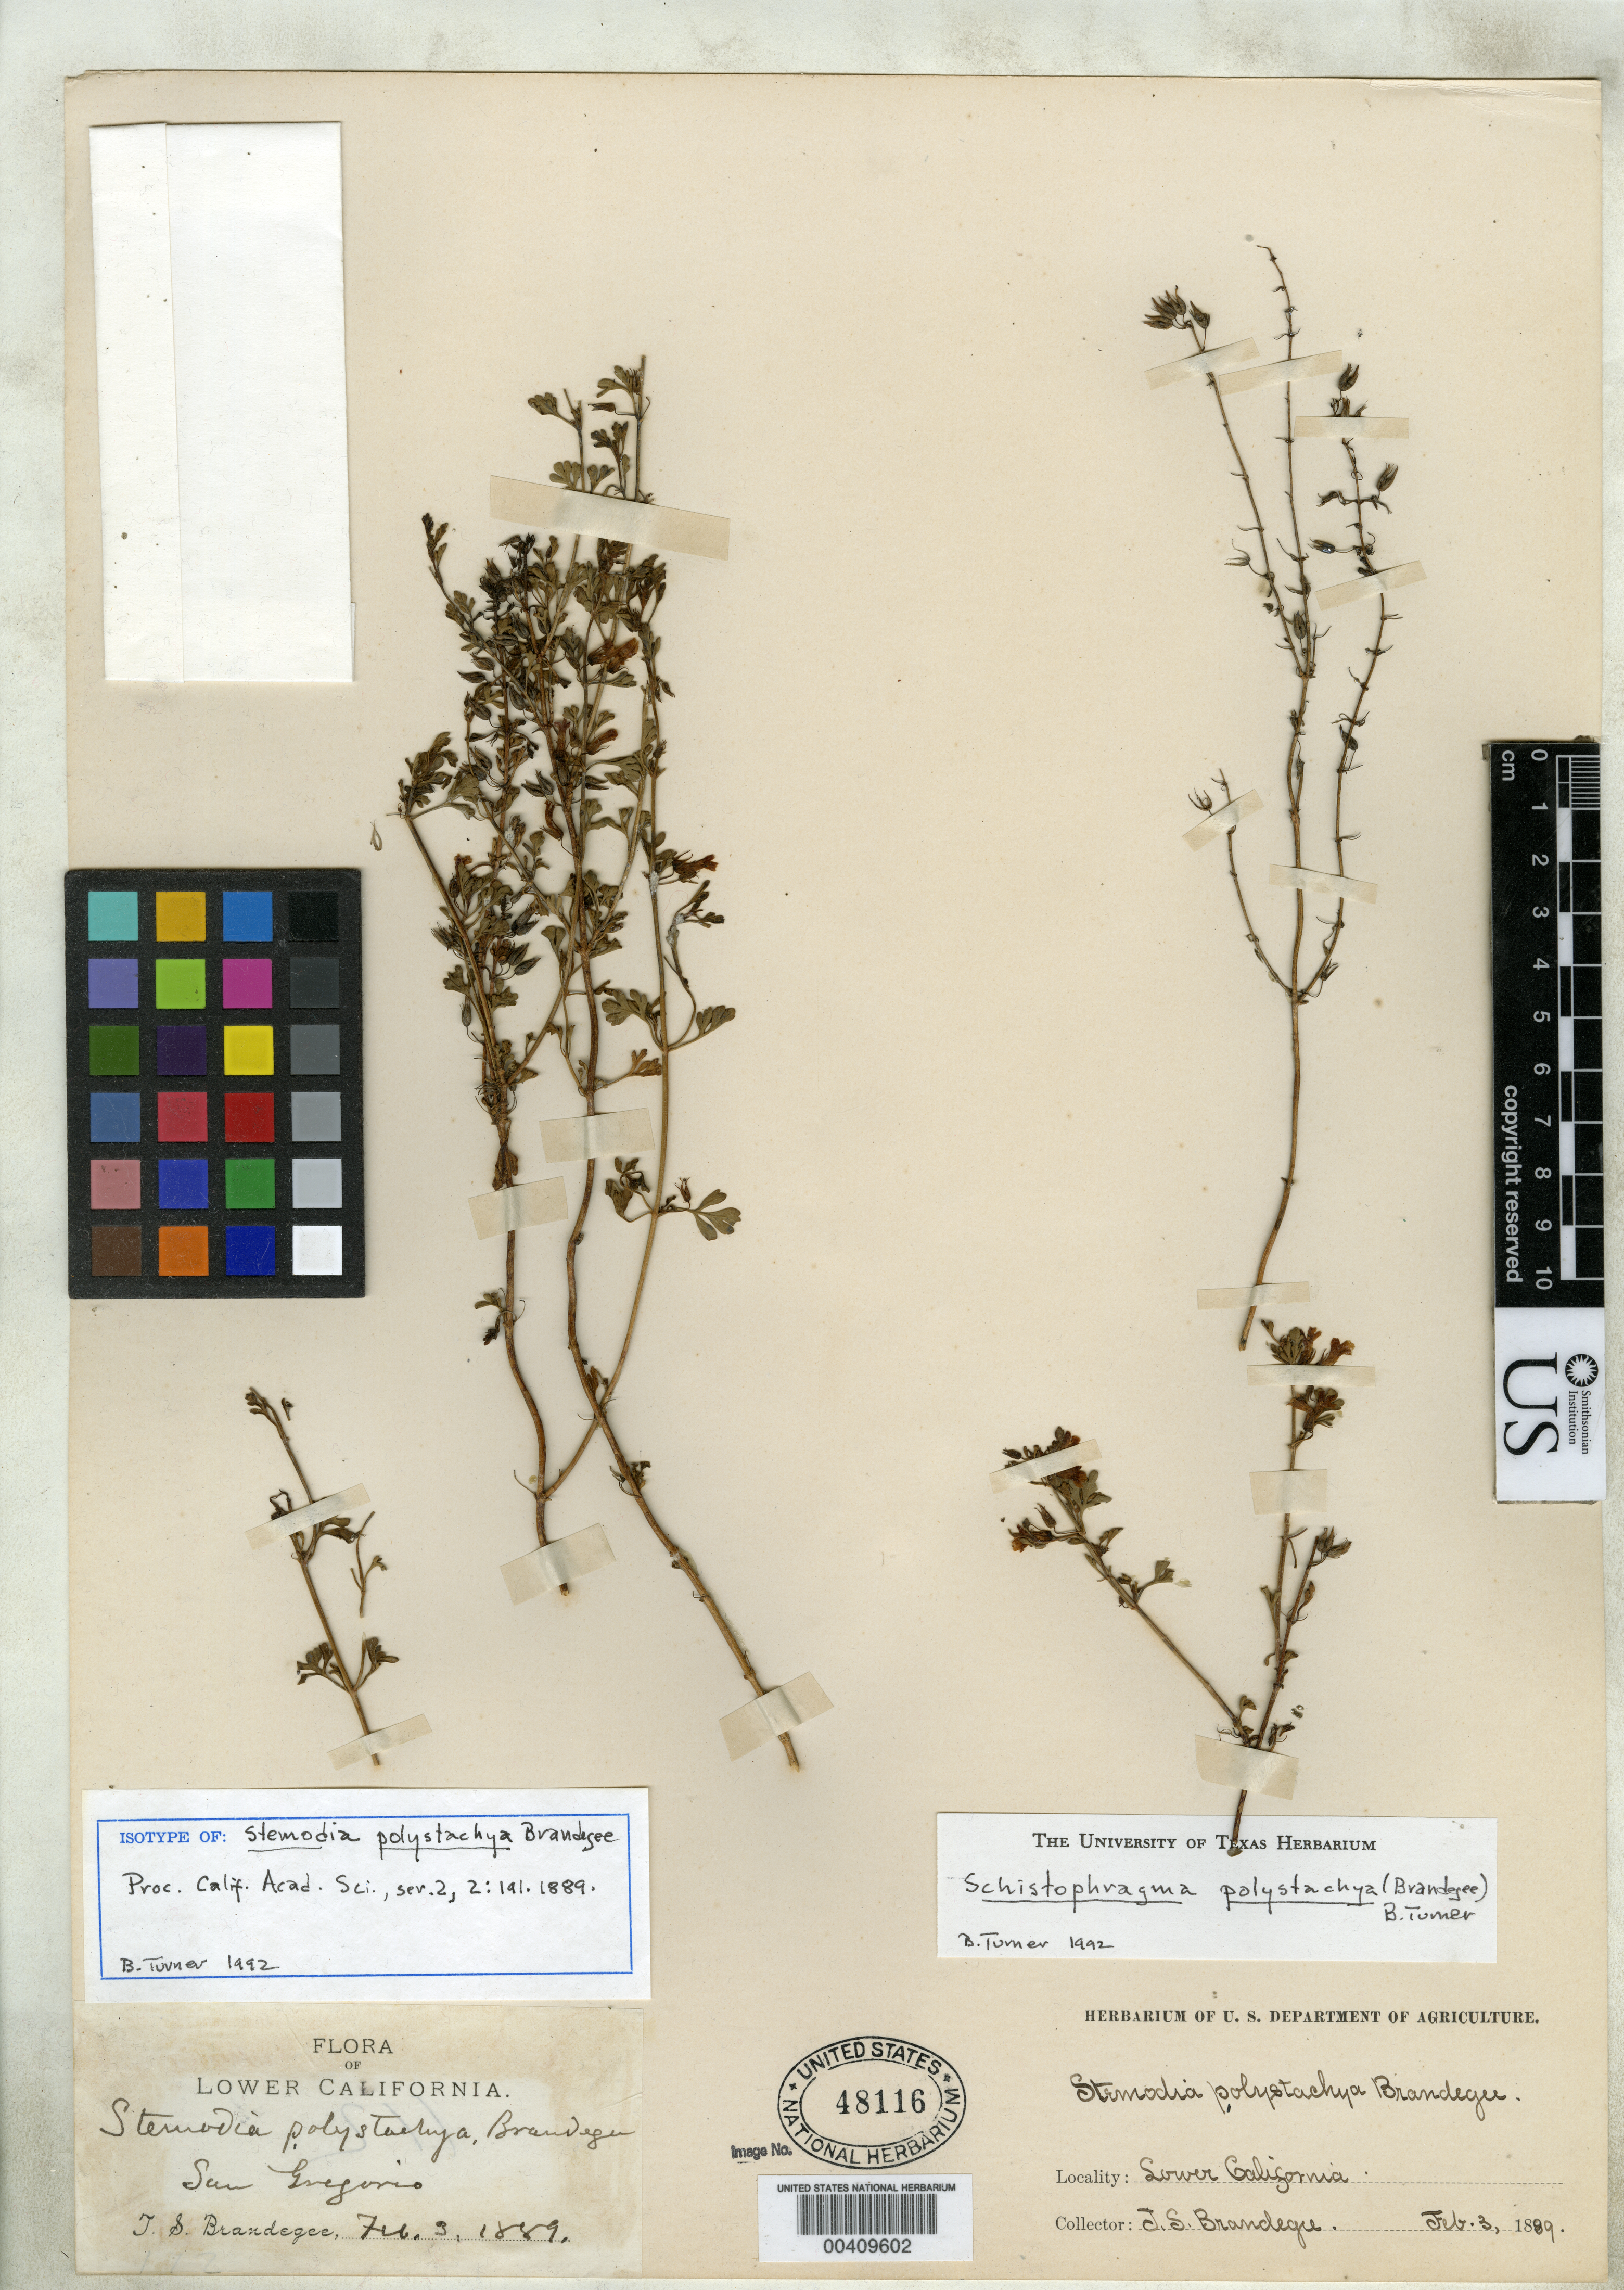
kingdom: Plantae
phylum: Tracheophyta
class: Magnoliopsida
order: Lamiales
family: Plantaginaceae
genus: Stemodia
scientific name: Stemodia polystachya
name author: Brandegee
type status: Isotype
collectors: T. S. Brandegee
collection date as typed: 03 Feb 1889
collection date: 1889-02-03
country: Mexico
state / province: Baja California Sur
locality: San Gregorio.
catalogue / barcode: US 48116